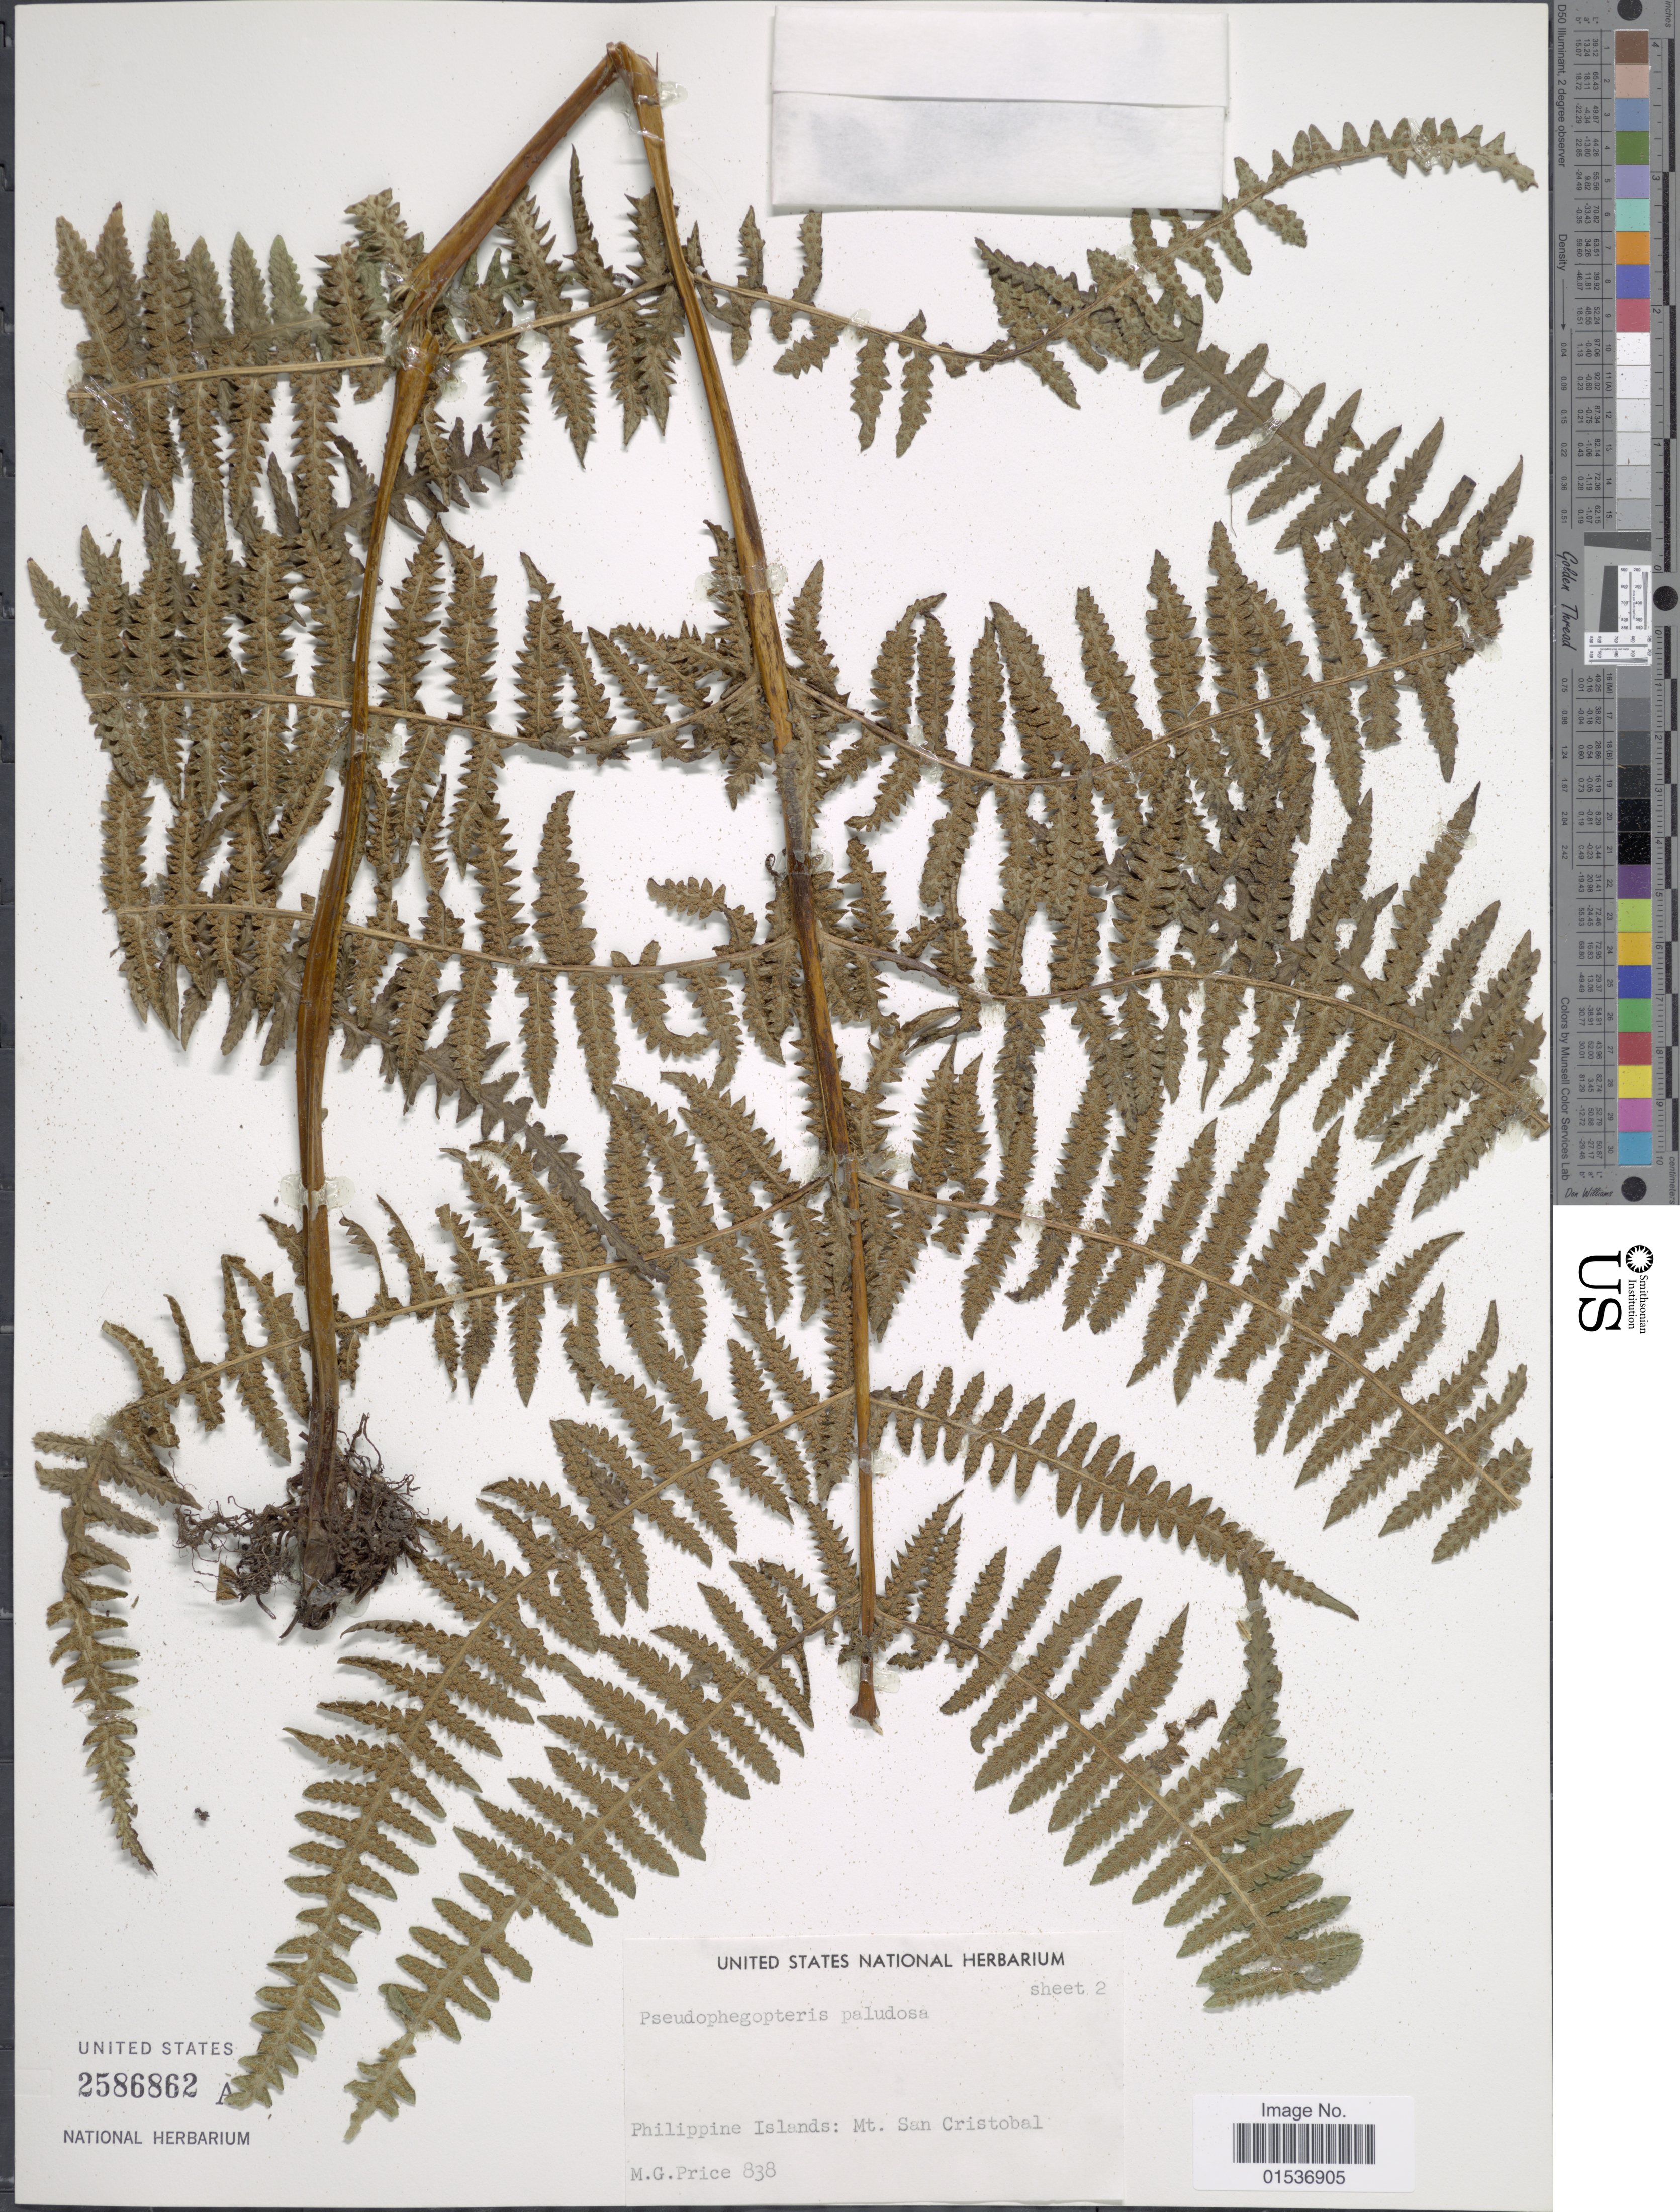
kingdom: Plantae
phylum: Tracheophyta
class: Polypodiopsida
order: Polypodiales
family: Thelypteridaceae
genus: Pseudophegopteris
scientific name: Pseudophegopteris paludosa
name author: (Blume) Ching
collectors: M. G. Price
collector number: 838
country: Philippines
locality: Philippines Islands: Mt. San Cristobal.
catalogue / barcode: US 2586862A